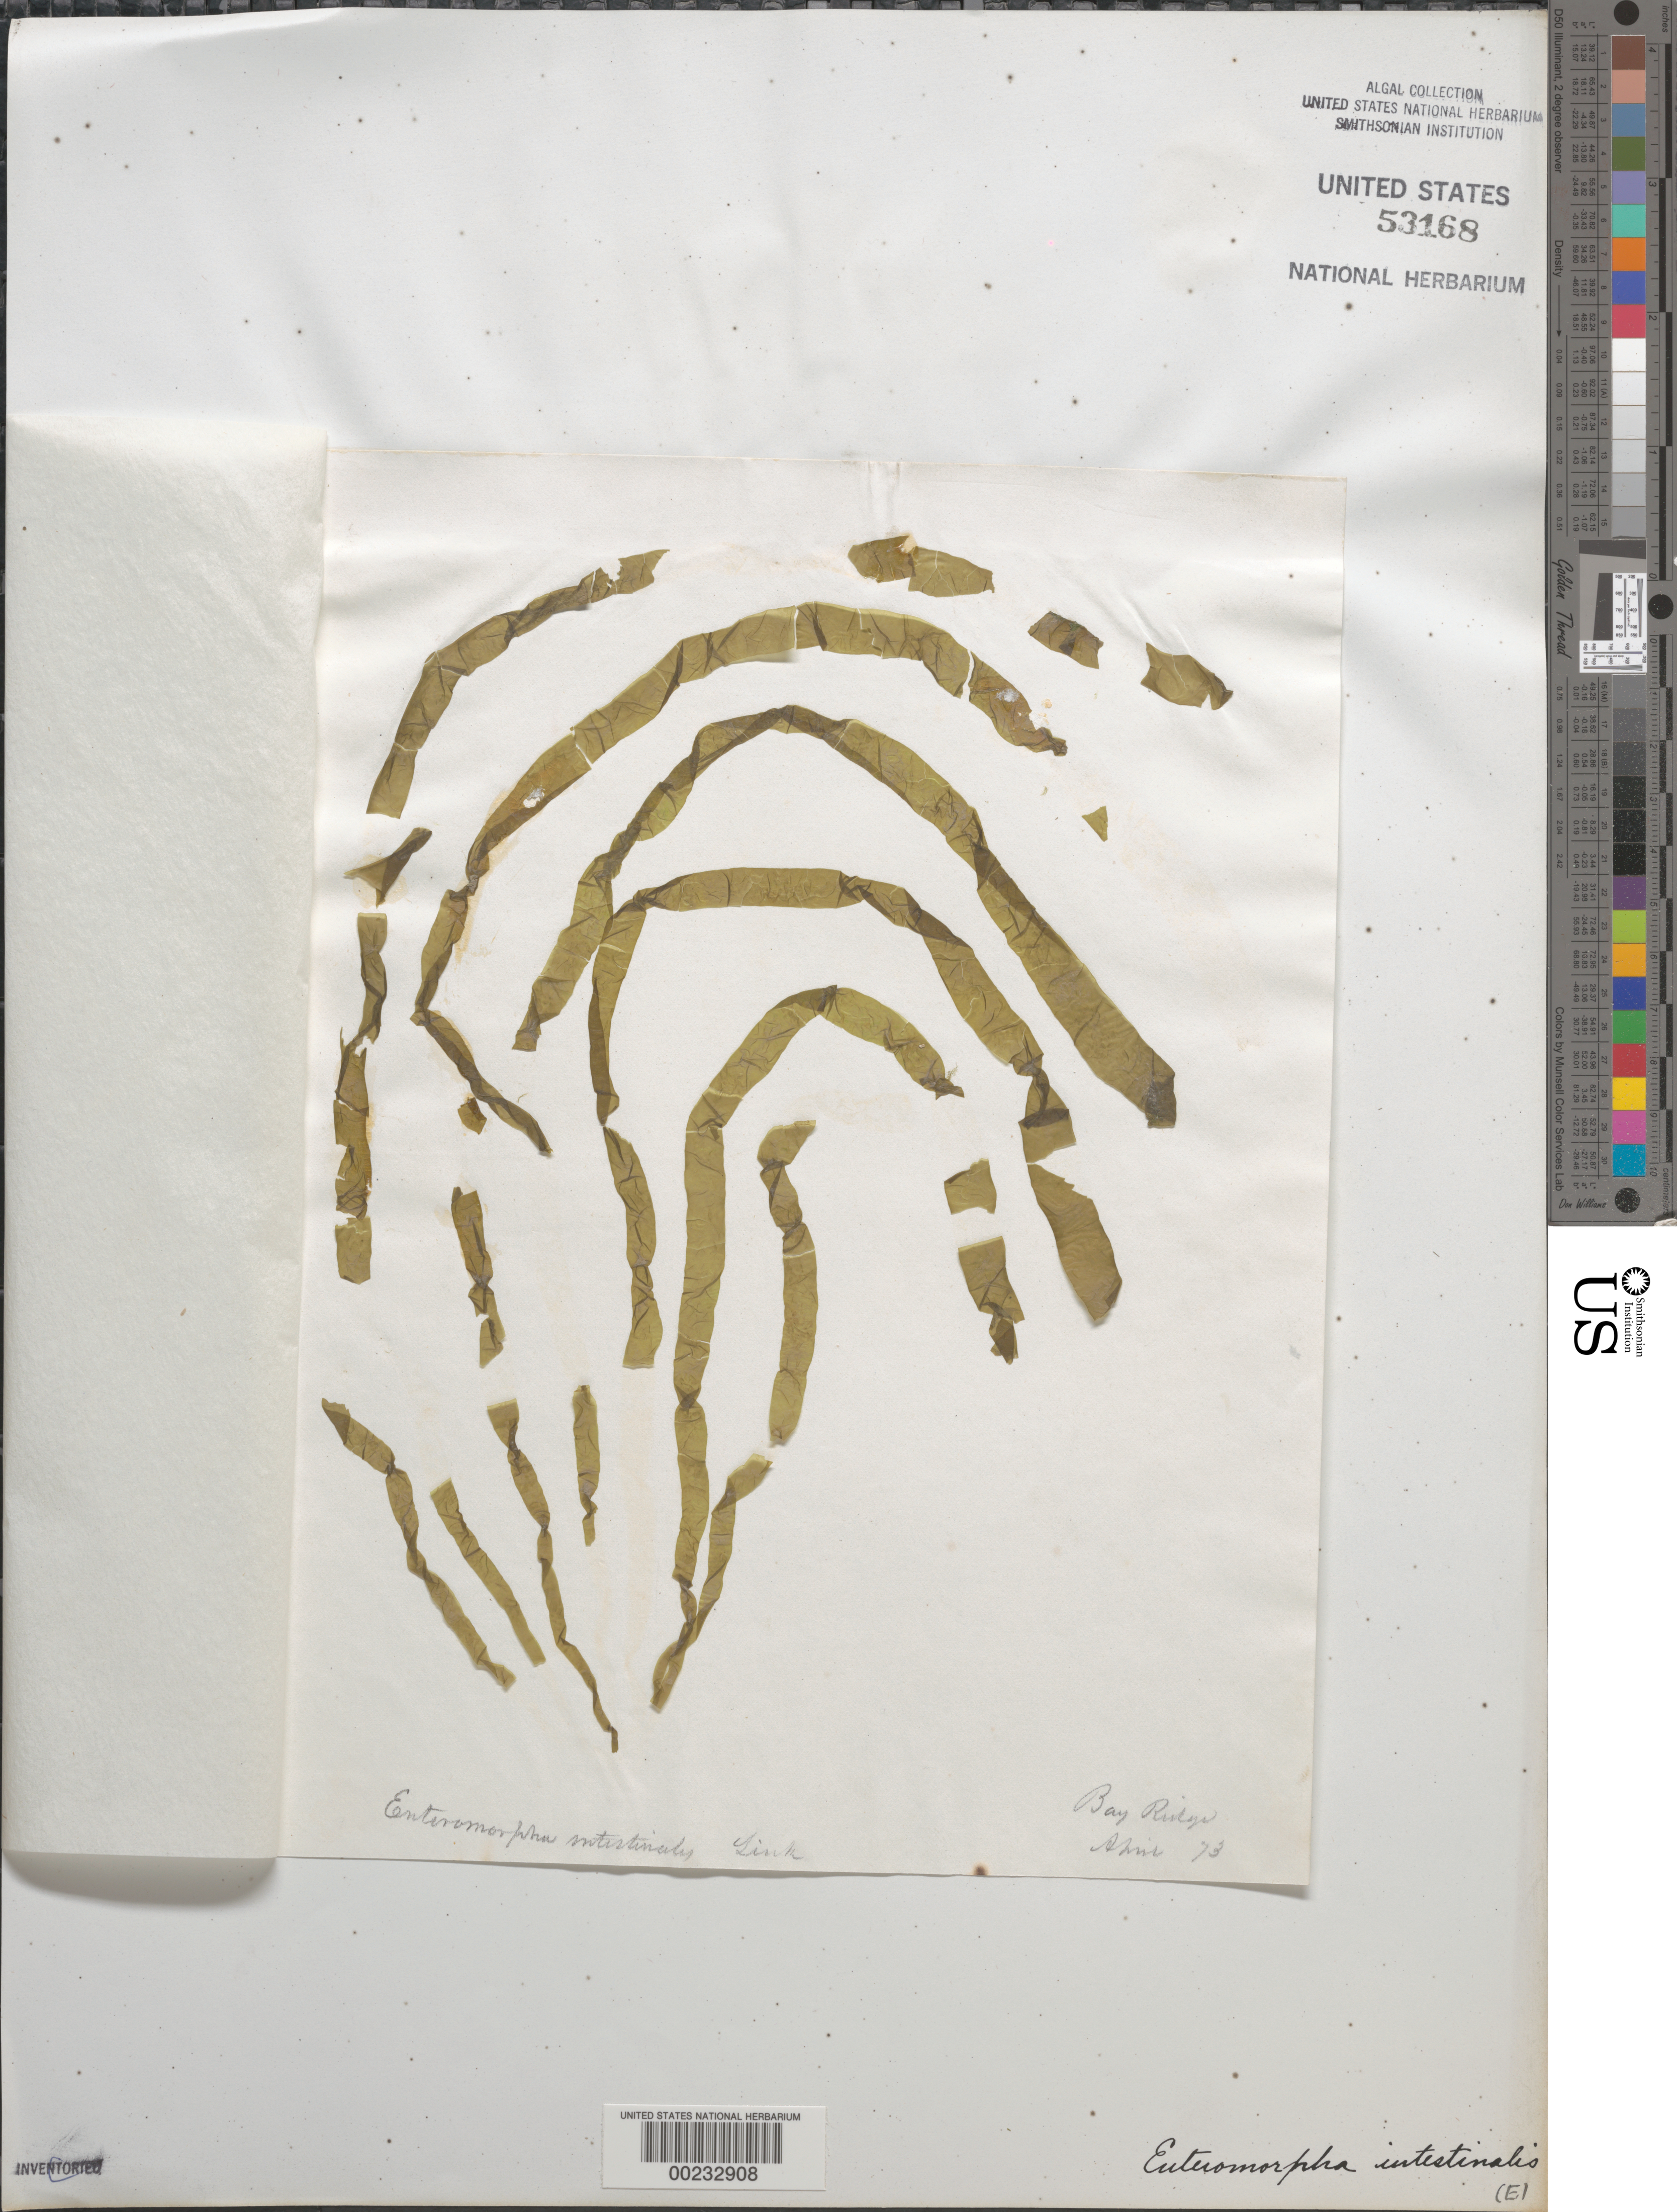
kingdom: Plantae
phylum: Chlorophyta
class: Ulvophyceae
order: Ulvales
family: Ulvaceae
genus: Ulva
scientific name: Ulva intestinalis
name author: L.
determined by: Algae name updating Project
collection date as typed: Apr 1873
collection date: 1873-04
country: United States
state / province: Maryland / New York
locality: Bay Ridge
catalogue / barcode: US 53168